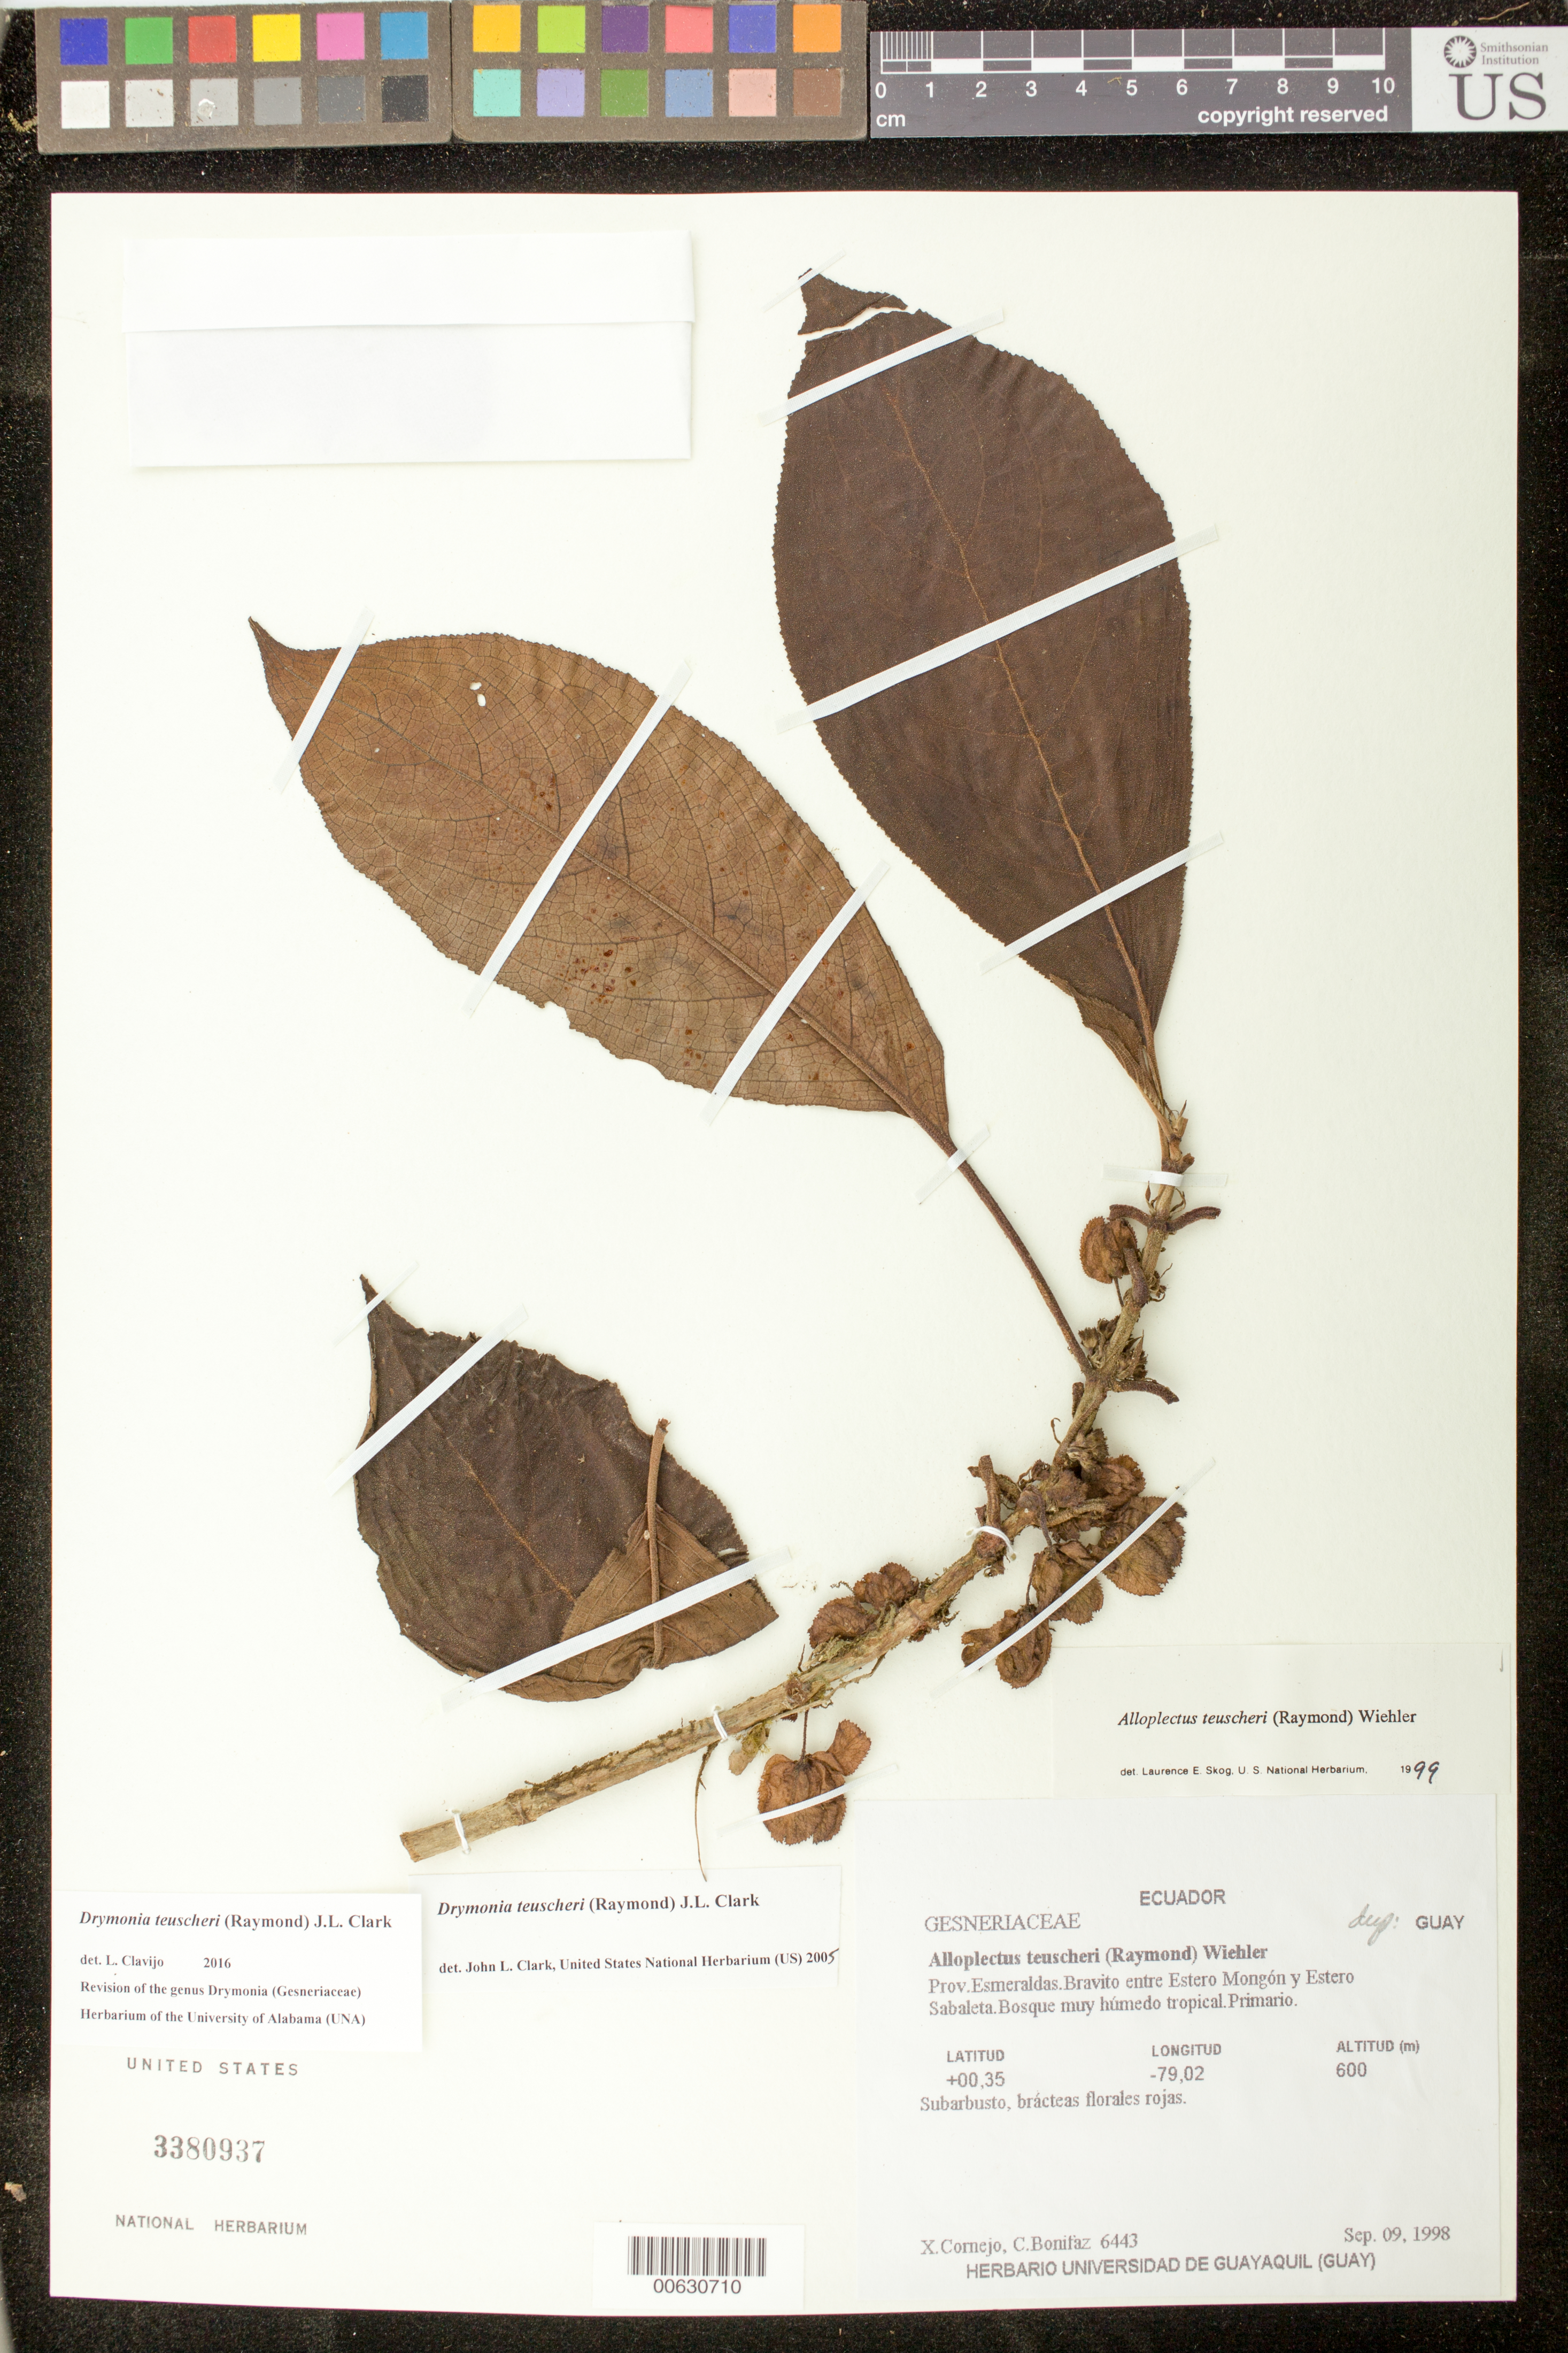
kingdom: Plantae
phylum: Tracheophyta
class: Magnoliopsida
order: Lamiales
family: Gesneriaceae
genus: Drymonia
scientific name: Drymonia teuscheri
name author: (Raymond) J.L. Clark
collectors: X. F. Cornejo & C. Bonifaz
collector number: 6443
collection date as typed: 09 Sep 1998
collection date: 1998-09-09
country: Ecuador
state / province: Esmeraldas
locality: Bravito entre Estero Mongón y Estero Sabaleta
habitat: Bosque muy húmedo tropical; primario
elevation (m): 600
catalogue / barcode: US 3380937